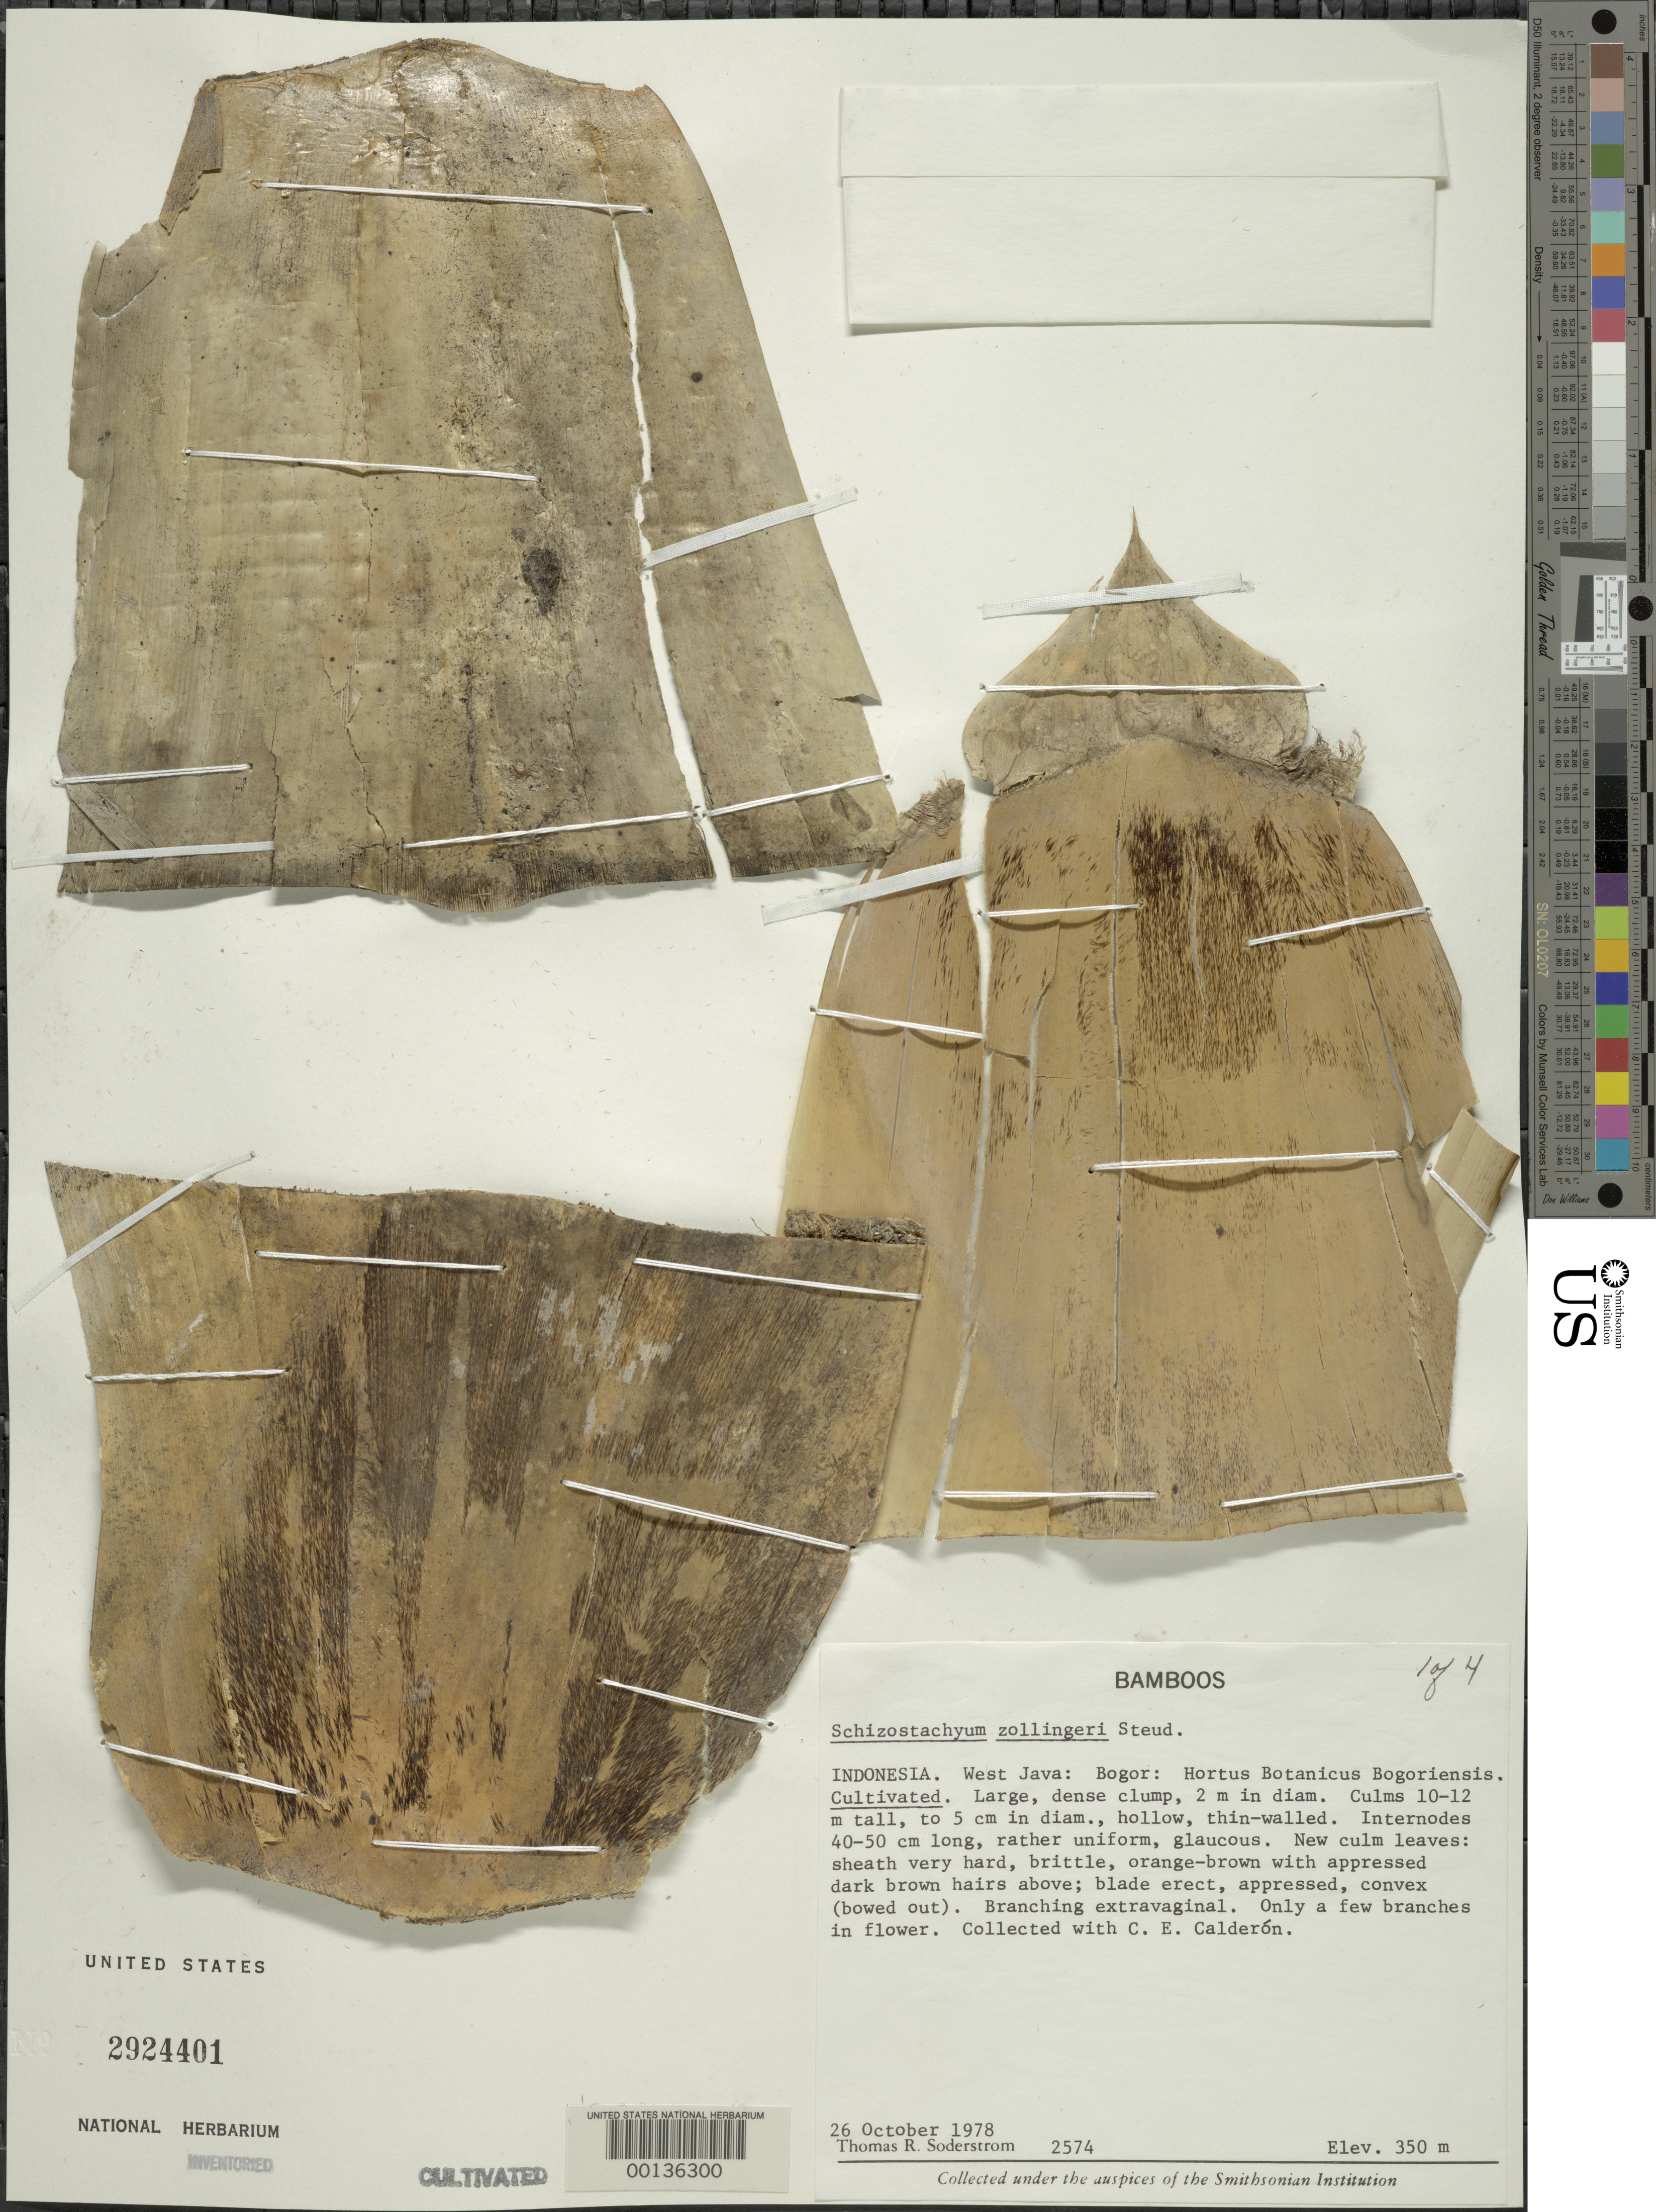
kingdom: Plantae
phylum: Tracheophyta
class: Liliopsida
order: Poales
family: Poaceae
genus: Schizostachyum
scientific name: Schizostachyum zollingeri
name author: Steud.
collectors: T. R. Soderstrom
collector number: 2574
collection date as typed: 26 Oct 1978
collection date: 1978-10-26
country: Indonesia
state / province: Java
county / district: Jawa Barat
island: Java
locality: Bogor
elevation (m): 350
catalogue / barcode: US 2924401